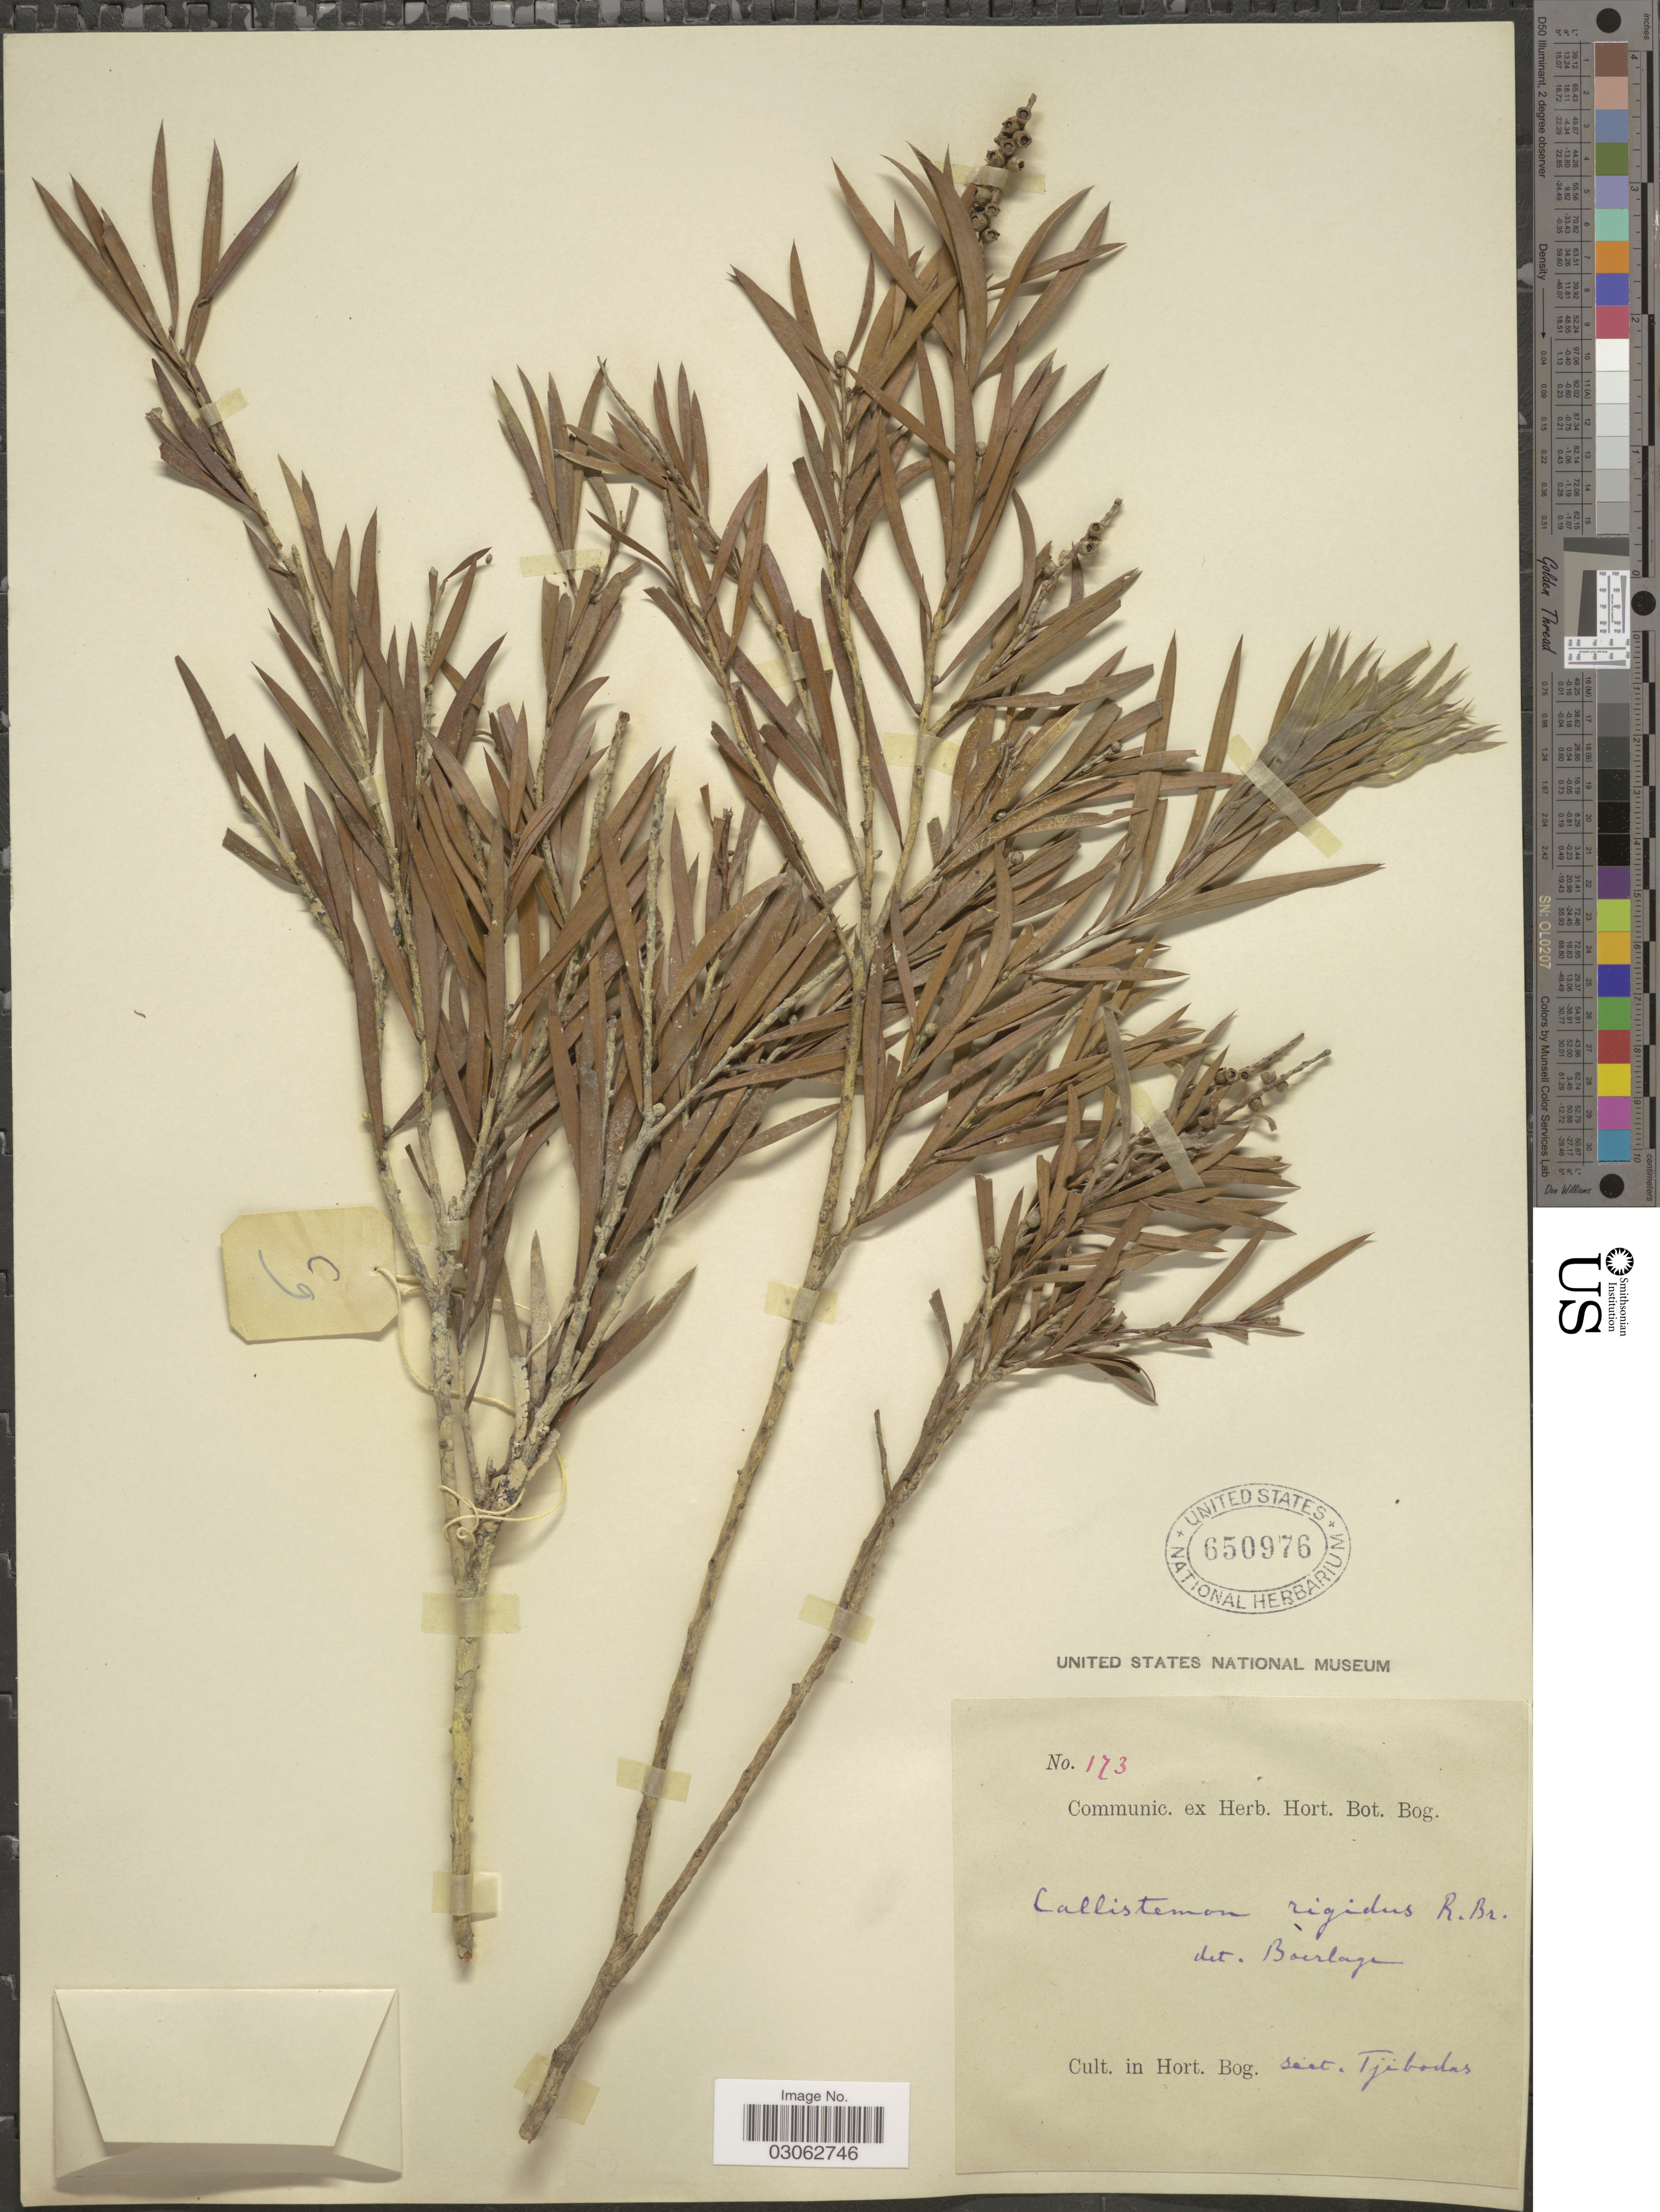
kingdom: Plantae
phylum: Tracheophyta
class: Magnoliopsida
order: Myrtales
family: Myrtaceae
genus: Callistemon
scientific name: Callistemon rigidus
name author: R. Br.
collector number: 173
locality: Cult. in Hort. Bog. Sect. Tjibodas.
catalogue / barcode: US 650976